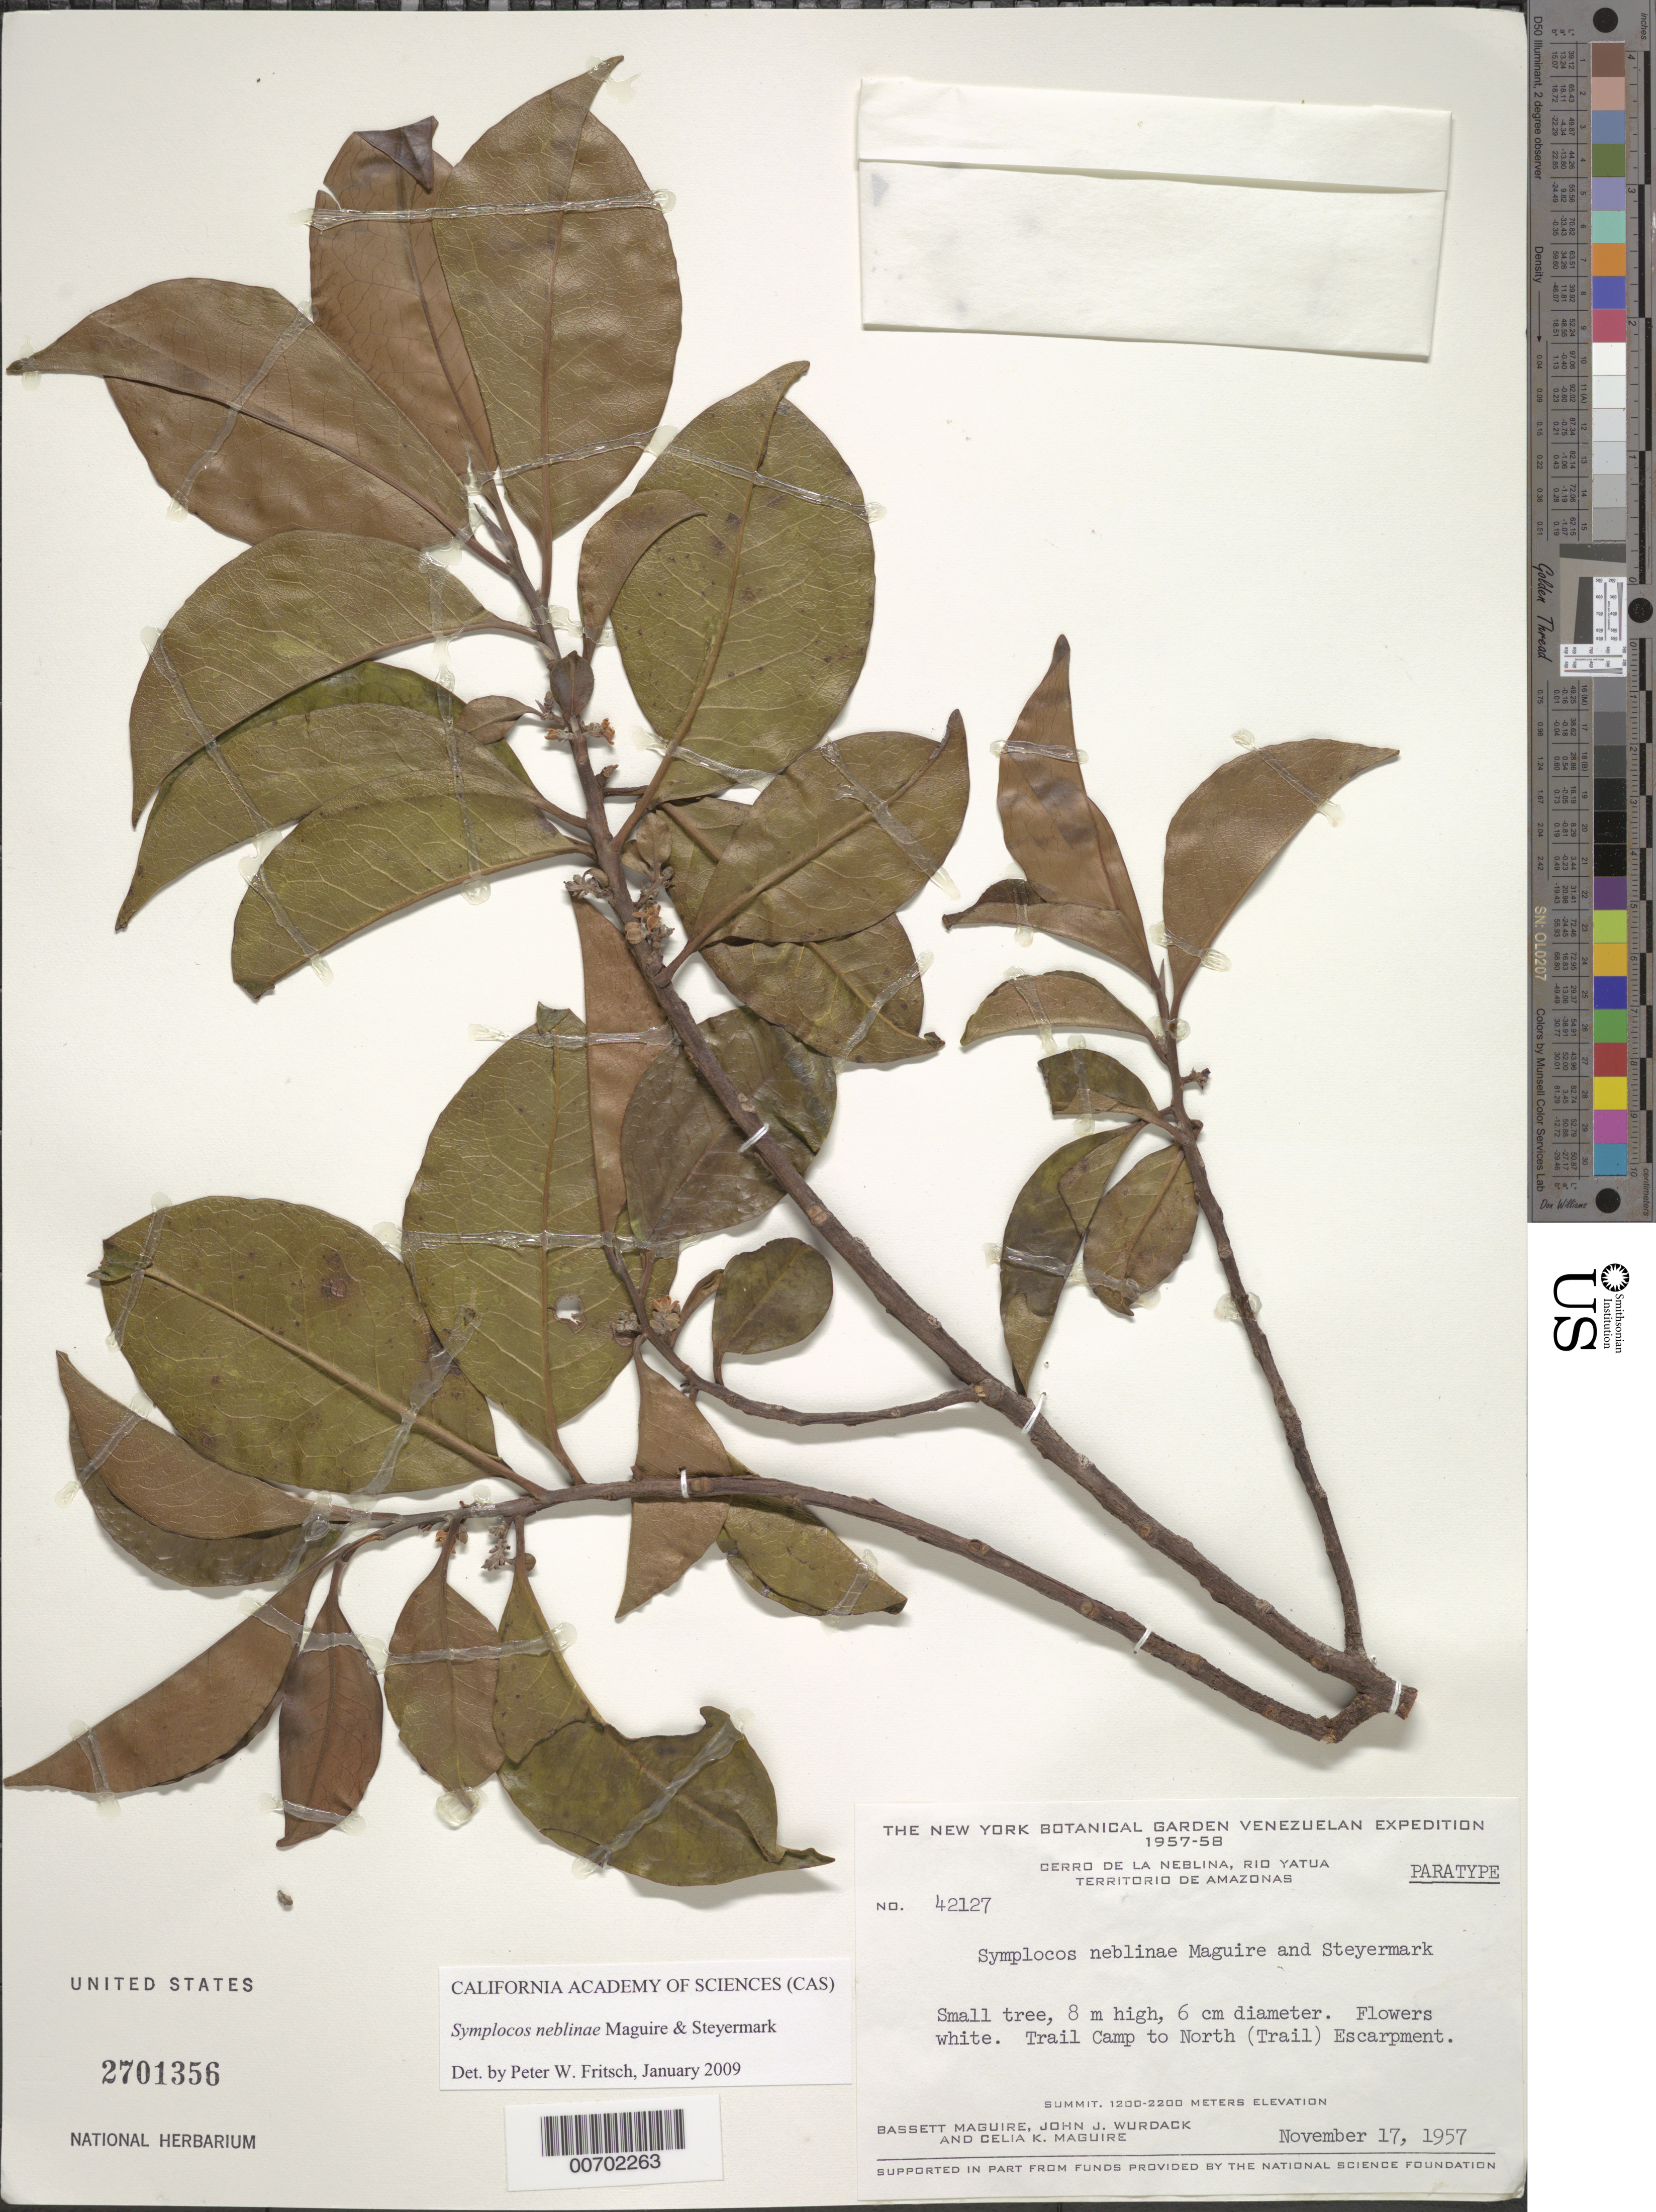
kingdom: Plantae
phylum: Tracheophyta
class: Magnoliopsida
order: Ericales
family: Symplocaceae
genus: Symplocos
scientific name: Symplocos neblinae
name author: Maguire & Steyerm.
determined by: Fritsch, Peter W.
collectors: B. Maguire, J. J. Wurdack & C. K. Maguire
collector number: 42127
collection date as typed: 17-Nov-57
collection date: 1957-11-17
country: Venezuela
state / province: Amazonas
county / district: Río Negro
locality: Cerro de la Neblina, Río Yatua, North Escarpment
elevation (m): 1200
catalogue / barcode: US 2701356